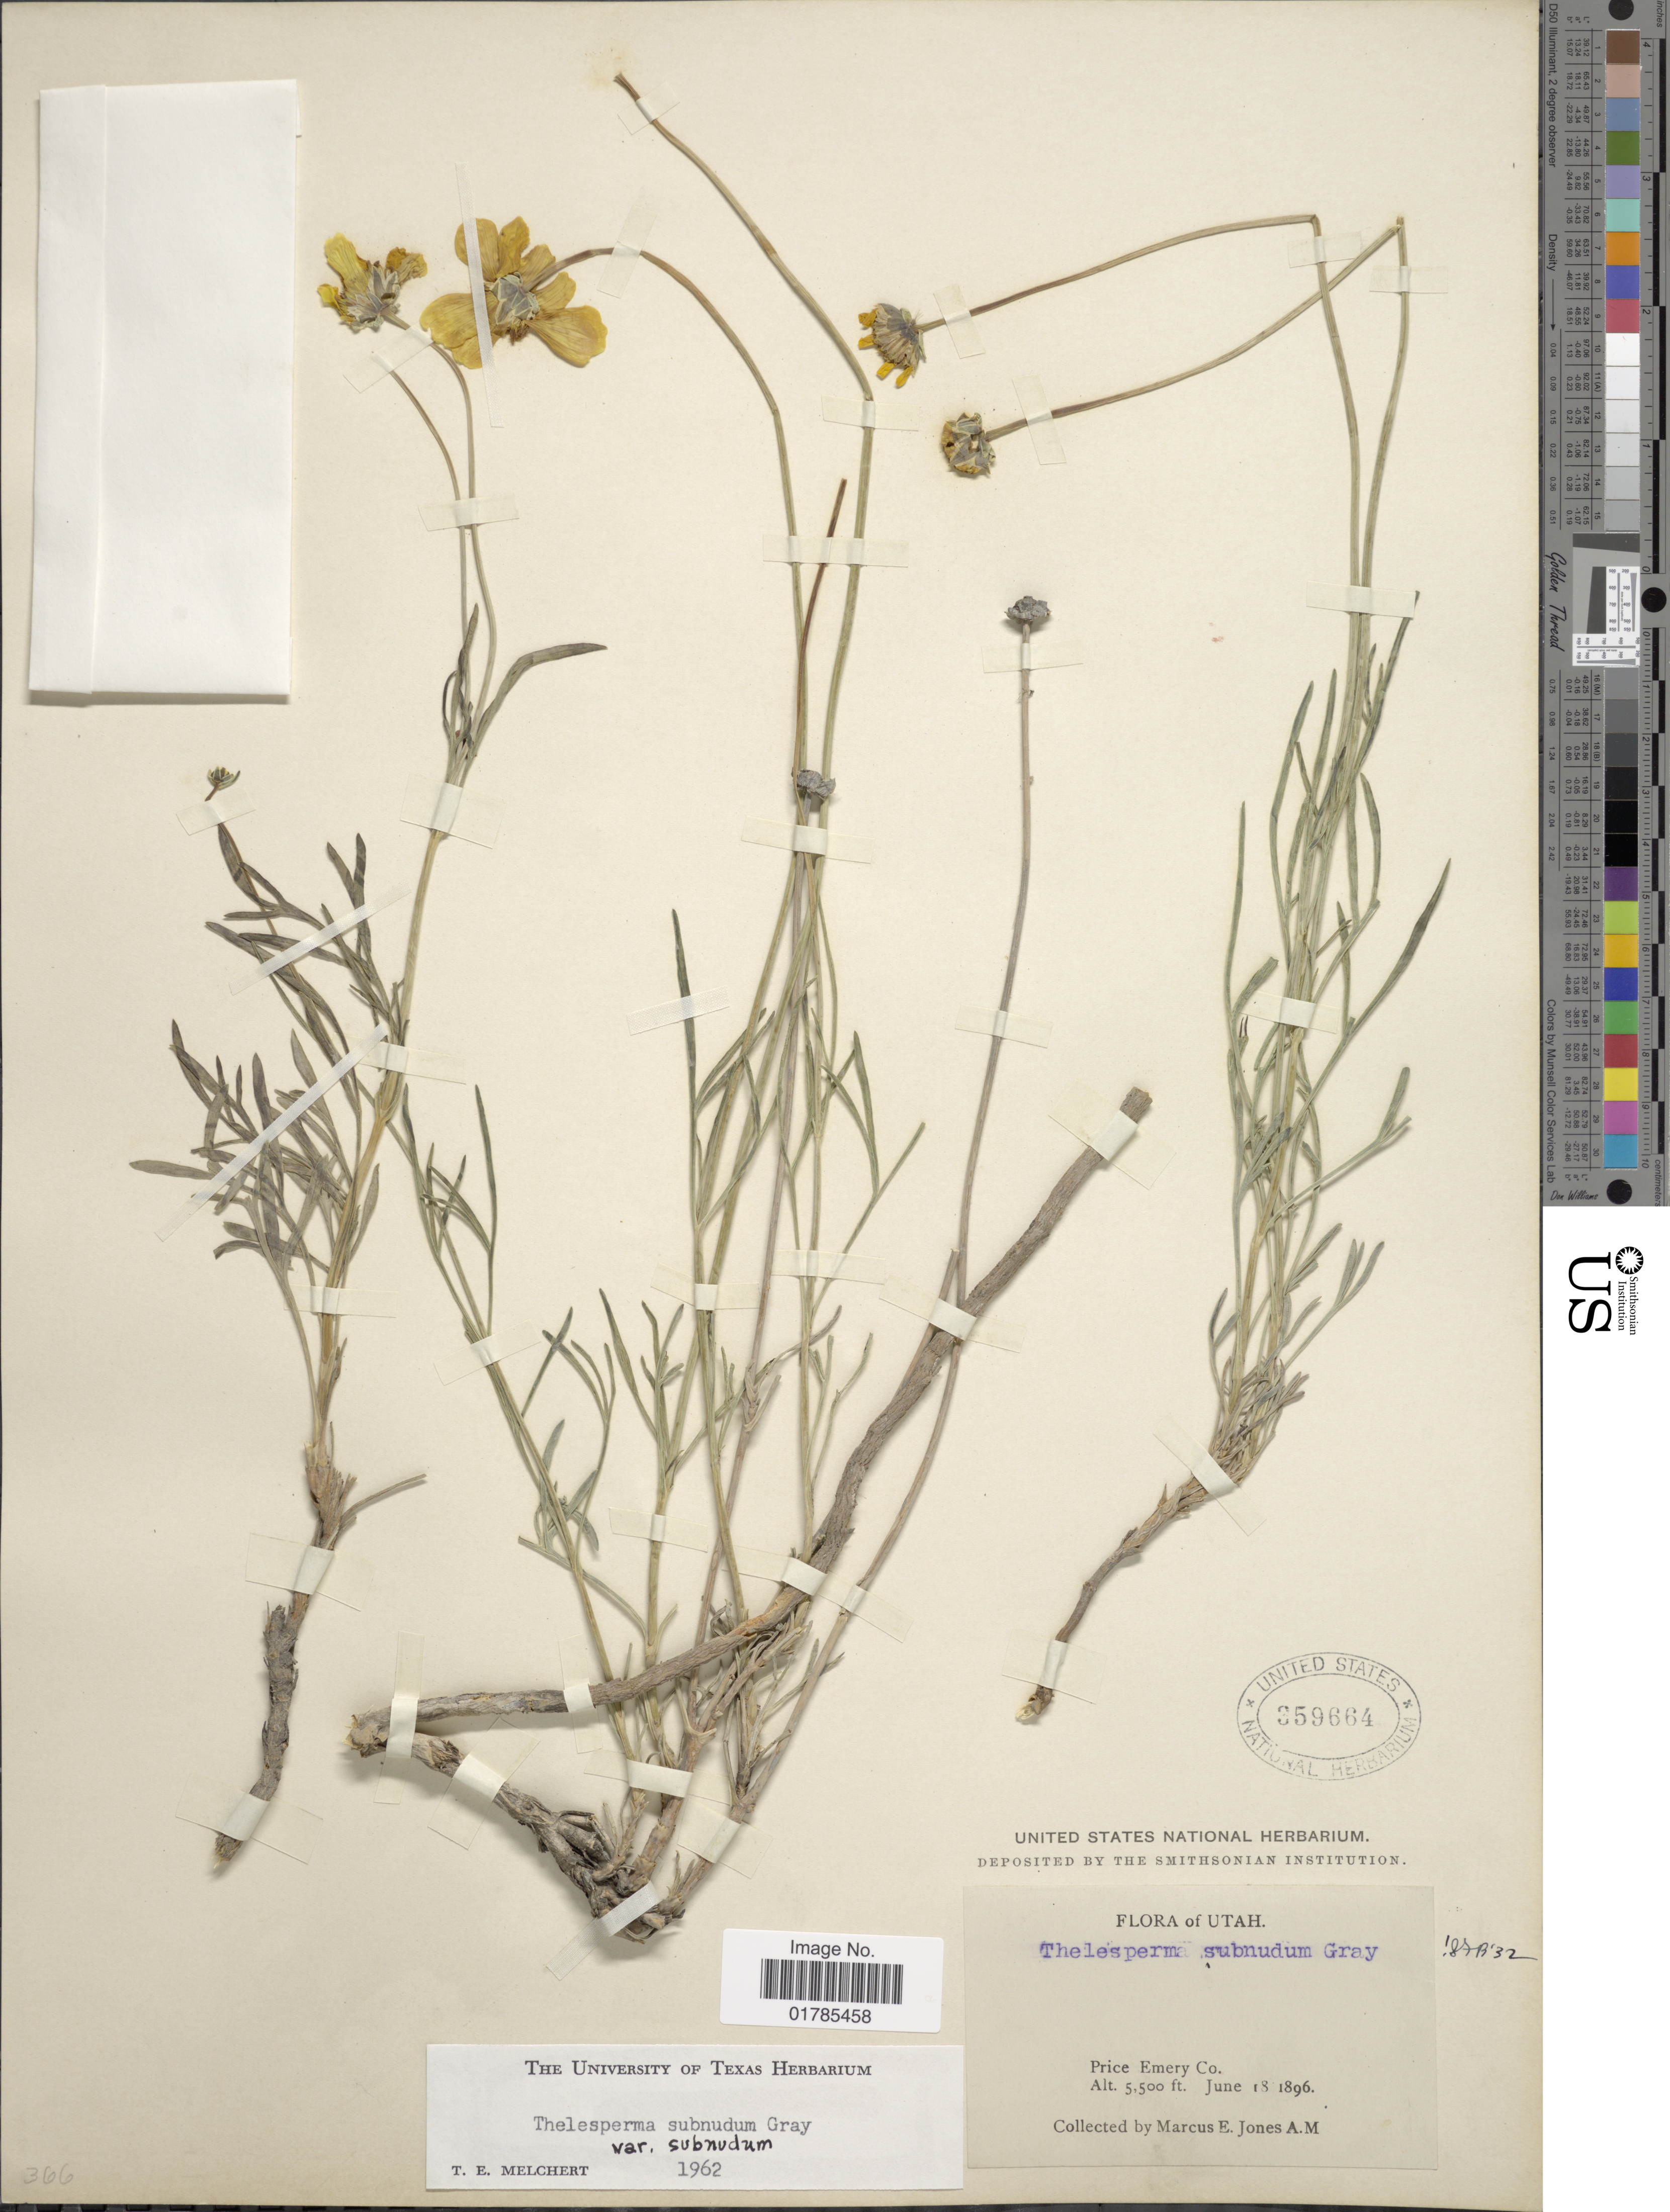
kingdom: Plantae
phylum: Tracheophyta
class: Magnoliopsida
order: Asterales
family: Asteraceae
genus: Thelesperma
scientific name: Thelesperma subnudum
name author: A. Gray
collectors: M. E. Jones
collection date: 1896-06-18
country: United States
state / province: Utah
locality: Price Emery Co.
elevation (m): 1676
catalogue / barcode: US 359664